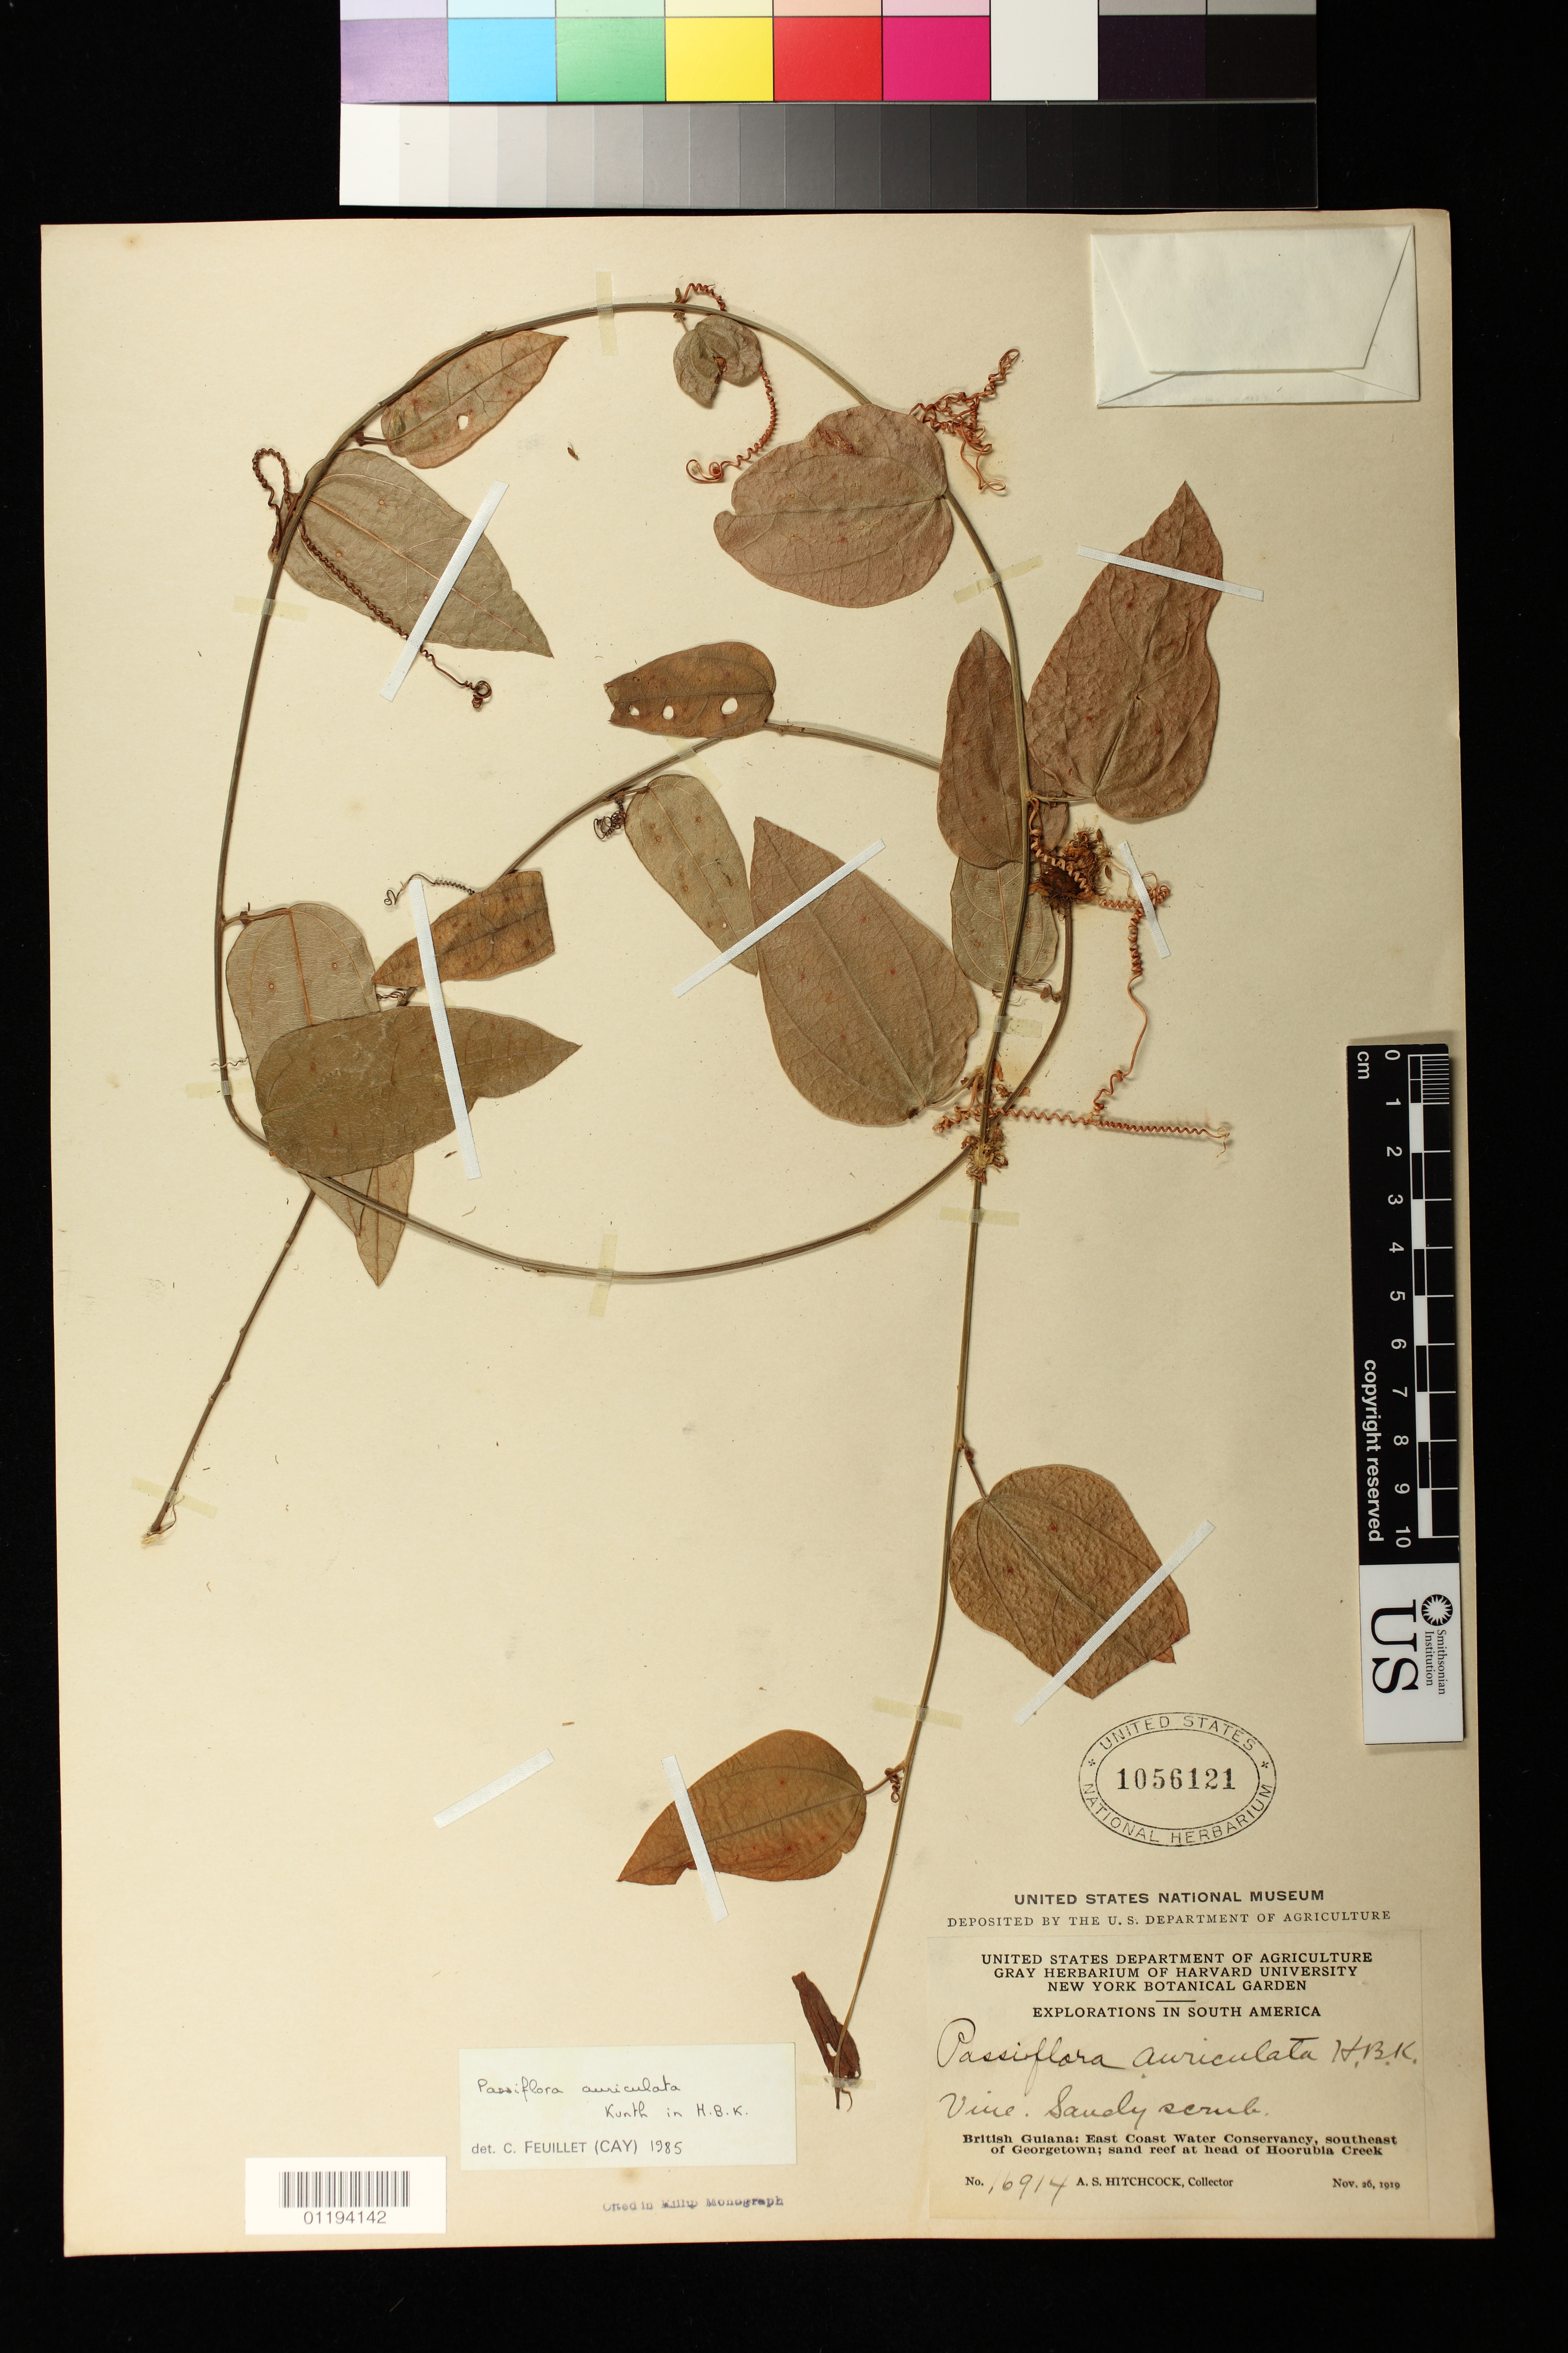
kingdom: Plantae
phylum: Tracheophyta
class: Magnoliopsida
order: Malpighiales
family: Passifloraceae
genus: Passiflora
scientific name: Passiflora auriculata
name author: Kunth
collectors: A. S. Hitchcock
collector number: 16914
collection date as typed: Nov 26 1919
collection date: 1919-11-26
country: Guyana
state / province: Demerara-Mahaica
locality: East Coast Water Conservancy, southeast of Georgetown; sand reef at head of Hoorubia Creek.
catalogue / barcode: US 1056121